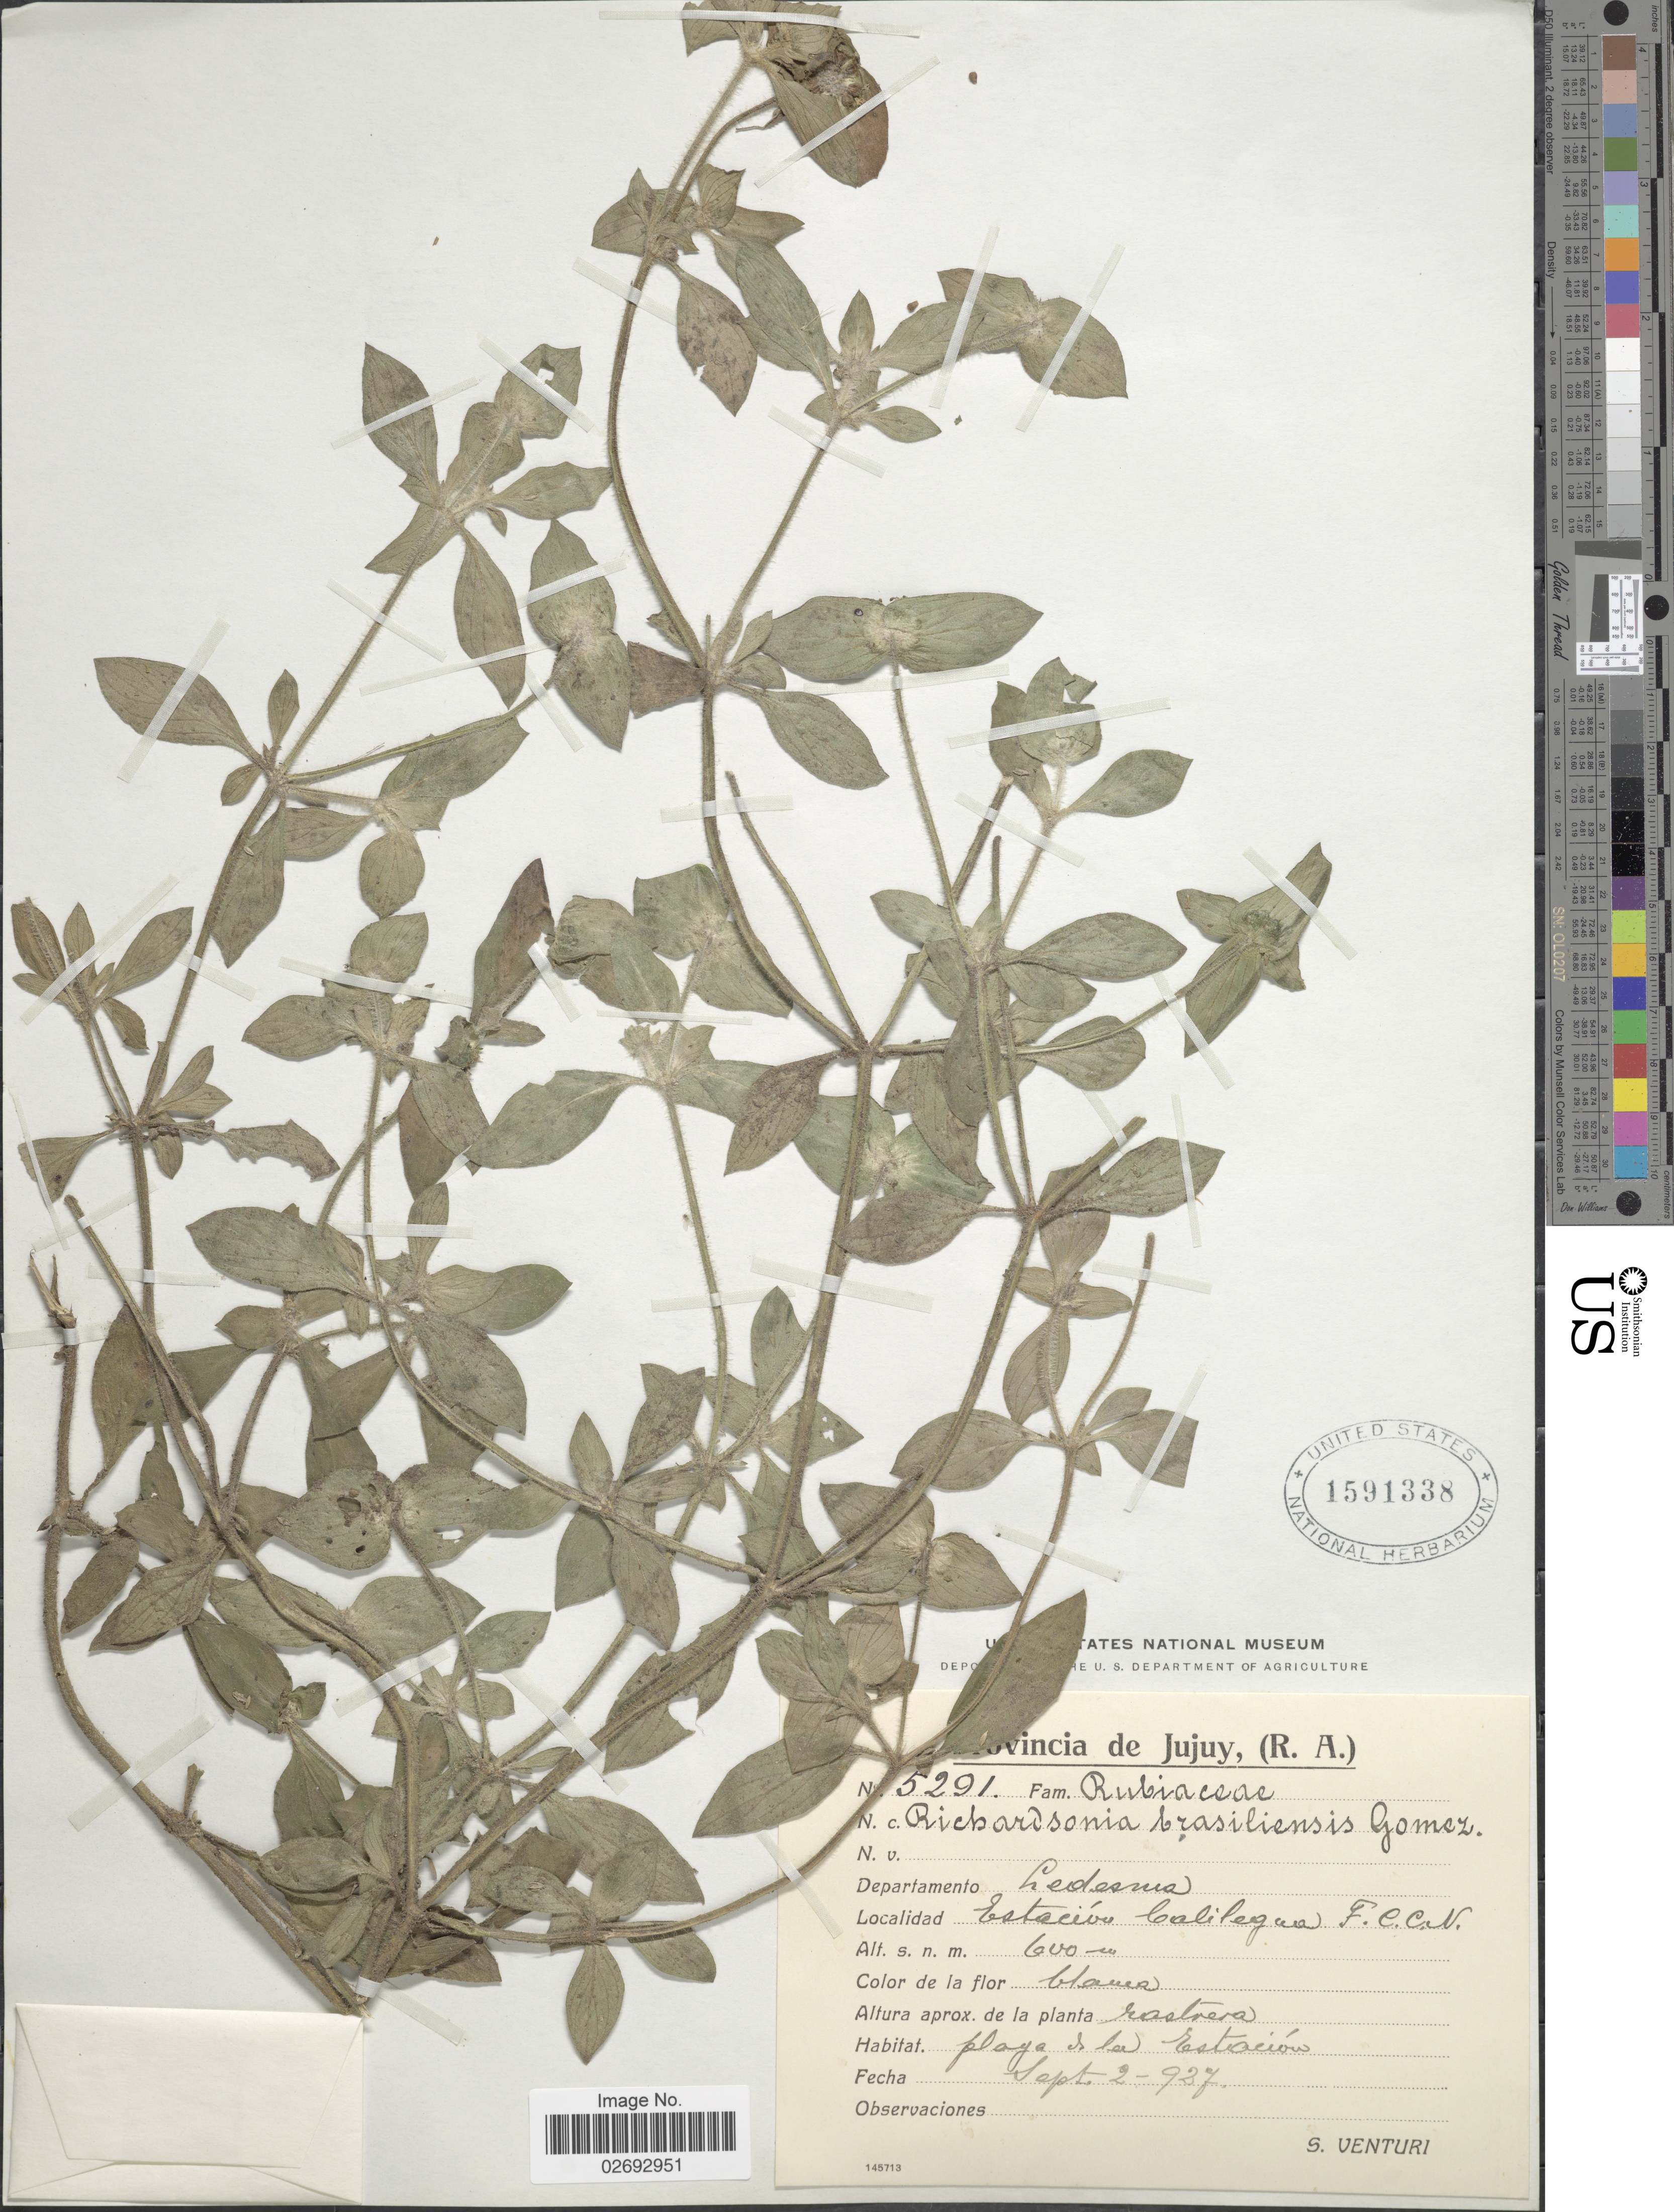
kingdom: Plantae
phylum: Tracheophyta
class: Magnoliopsida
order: Gentianales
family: Rubiaceae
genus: Richardia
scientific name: Richardia brasiliensis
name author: Gomes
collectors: S. Venturi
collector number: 5291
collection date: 1927-09-02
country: Argentina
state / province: Jujuy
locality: Departamento Ledesma. Estación Calilegua F.C.C.N.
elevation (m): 600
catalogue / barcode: US 1591338